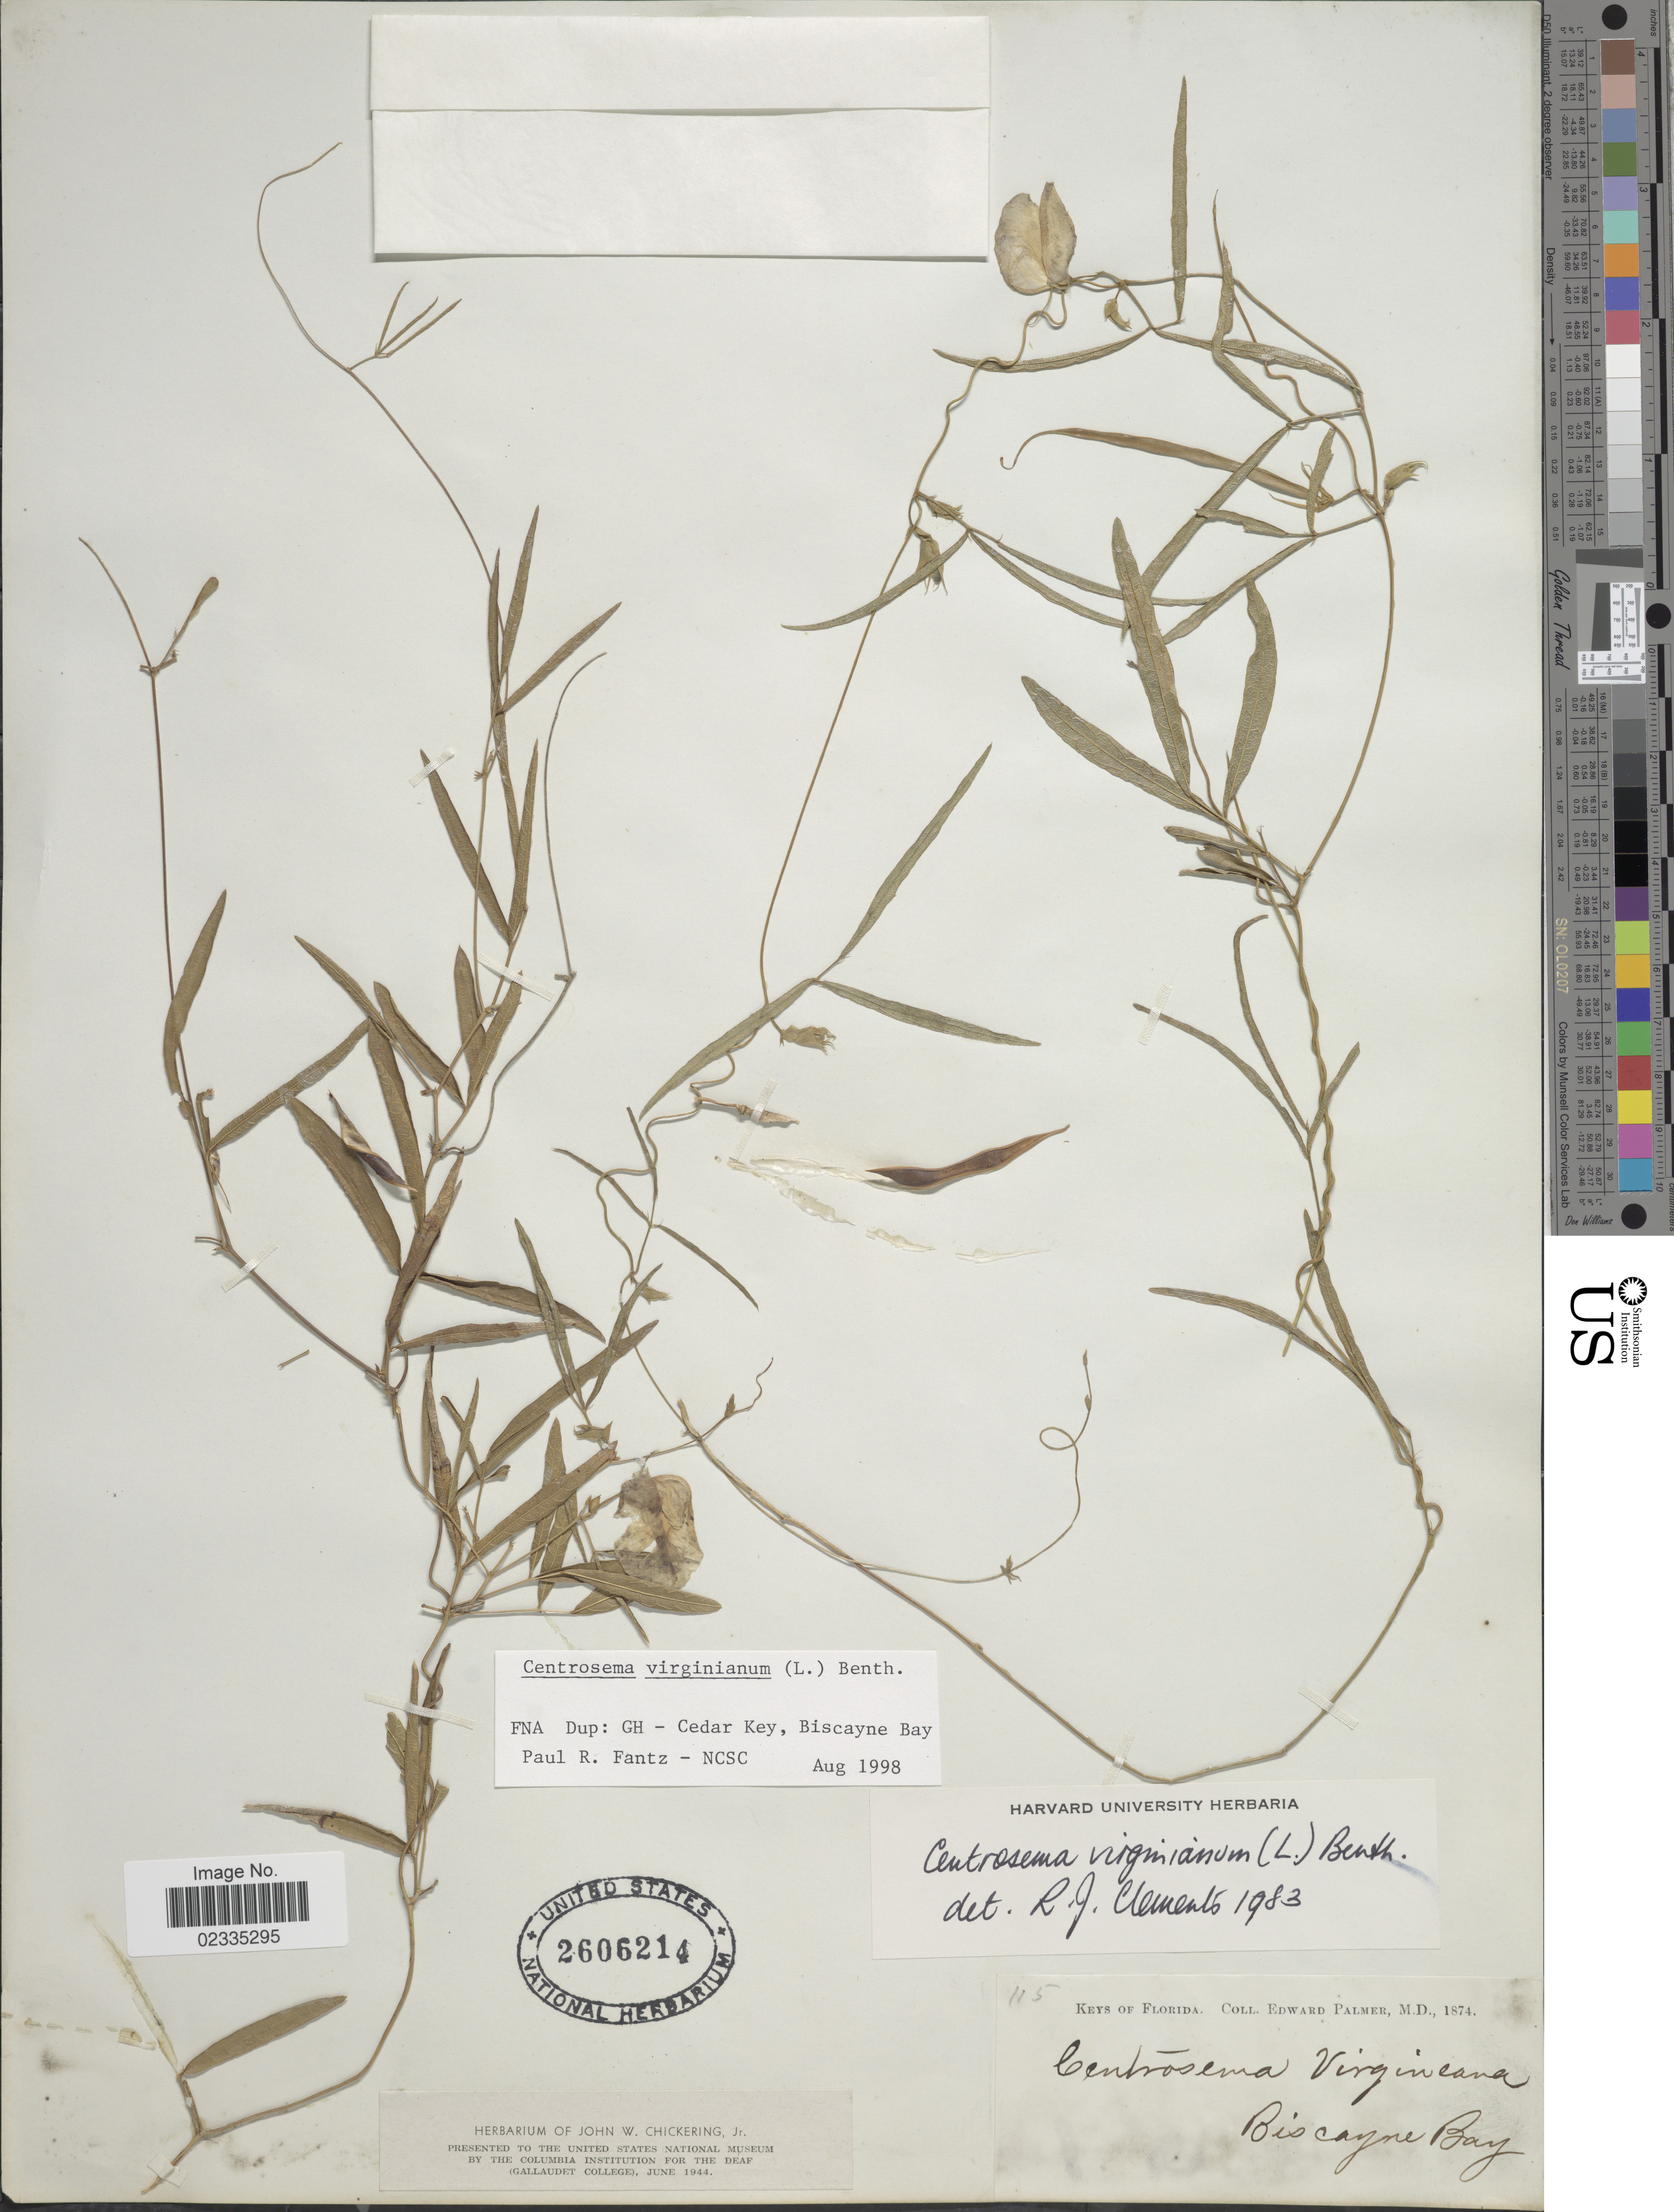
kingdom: Plantae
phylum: Tracheophyta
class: Magnoliopsida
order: Fabales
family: Fabaceae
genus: Centrosema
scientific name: Centrosema virginianum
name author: (L.) Benth.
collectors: E. Palmer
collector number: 115?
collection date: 1874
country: United States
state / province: Florida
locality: Keys of Florida. Biscayne Bay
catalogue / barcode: US 2606214